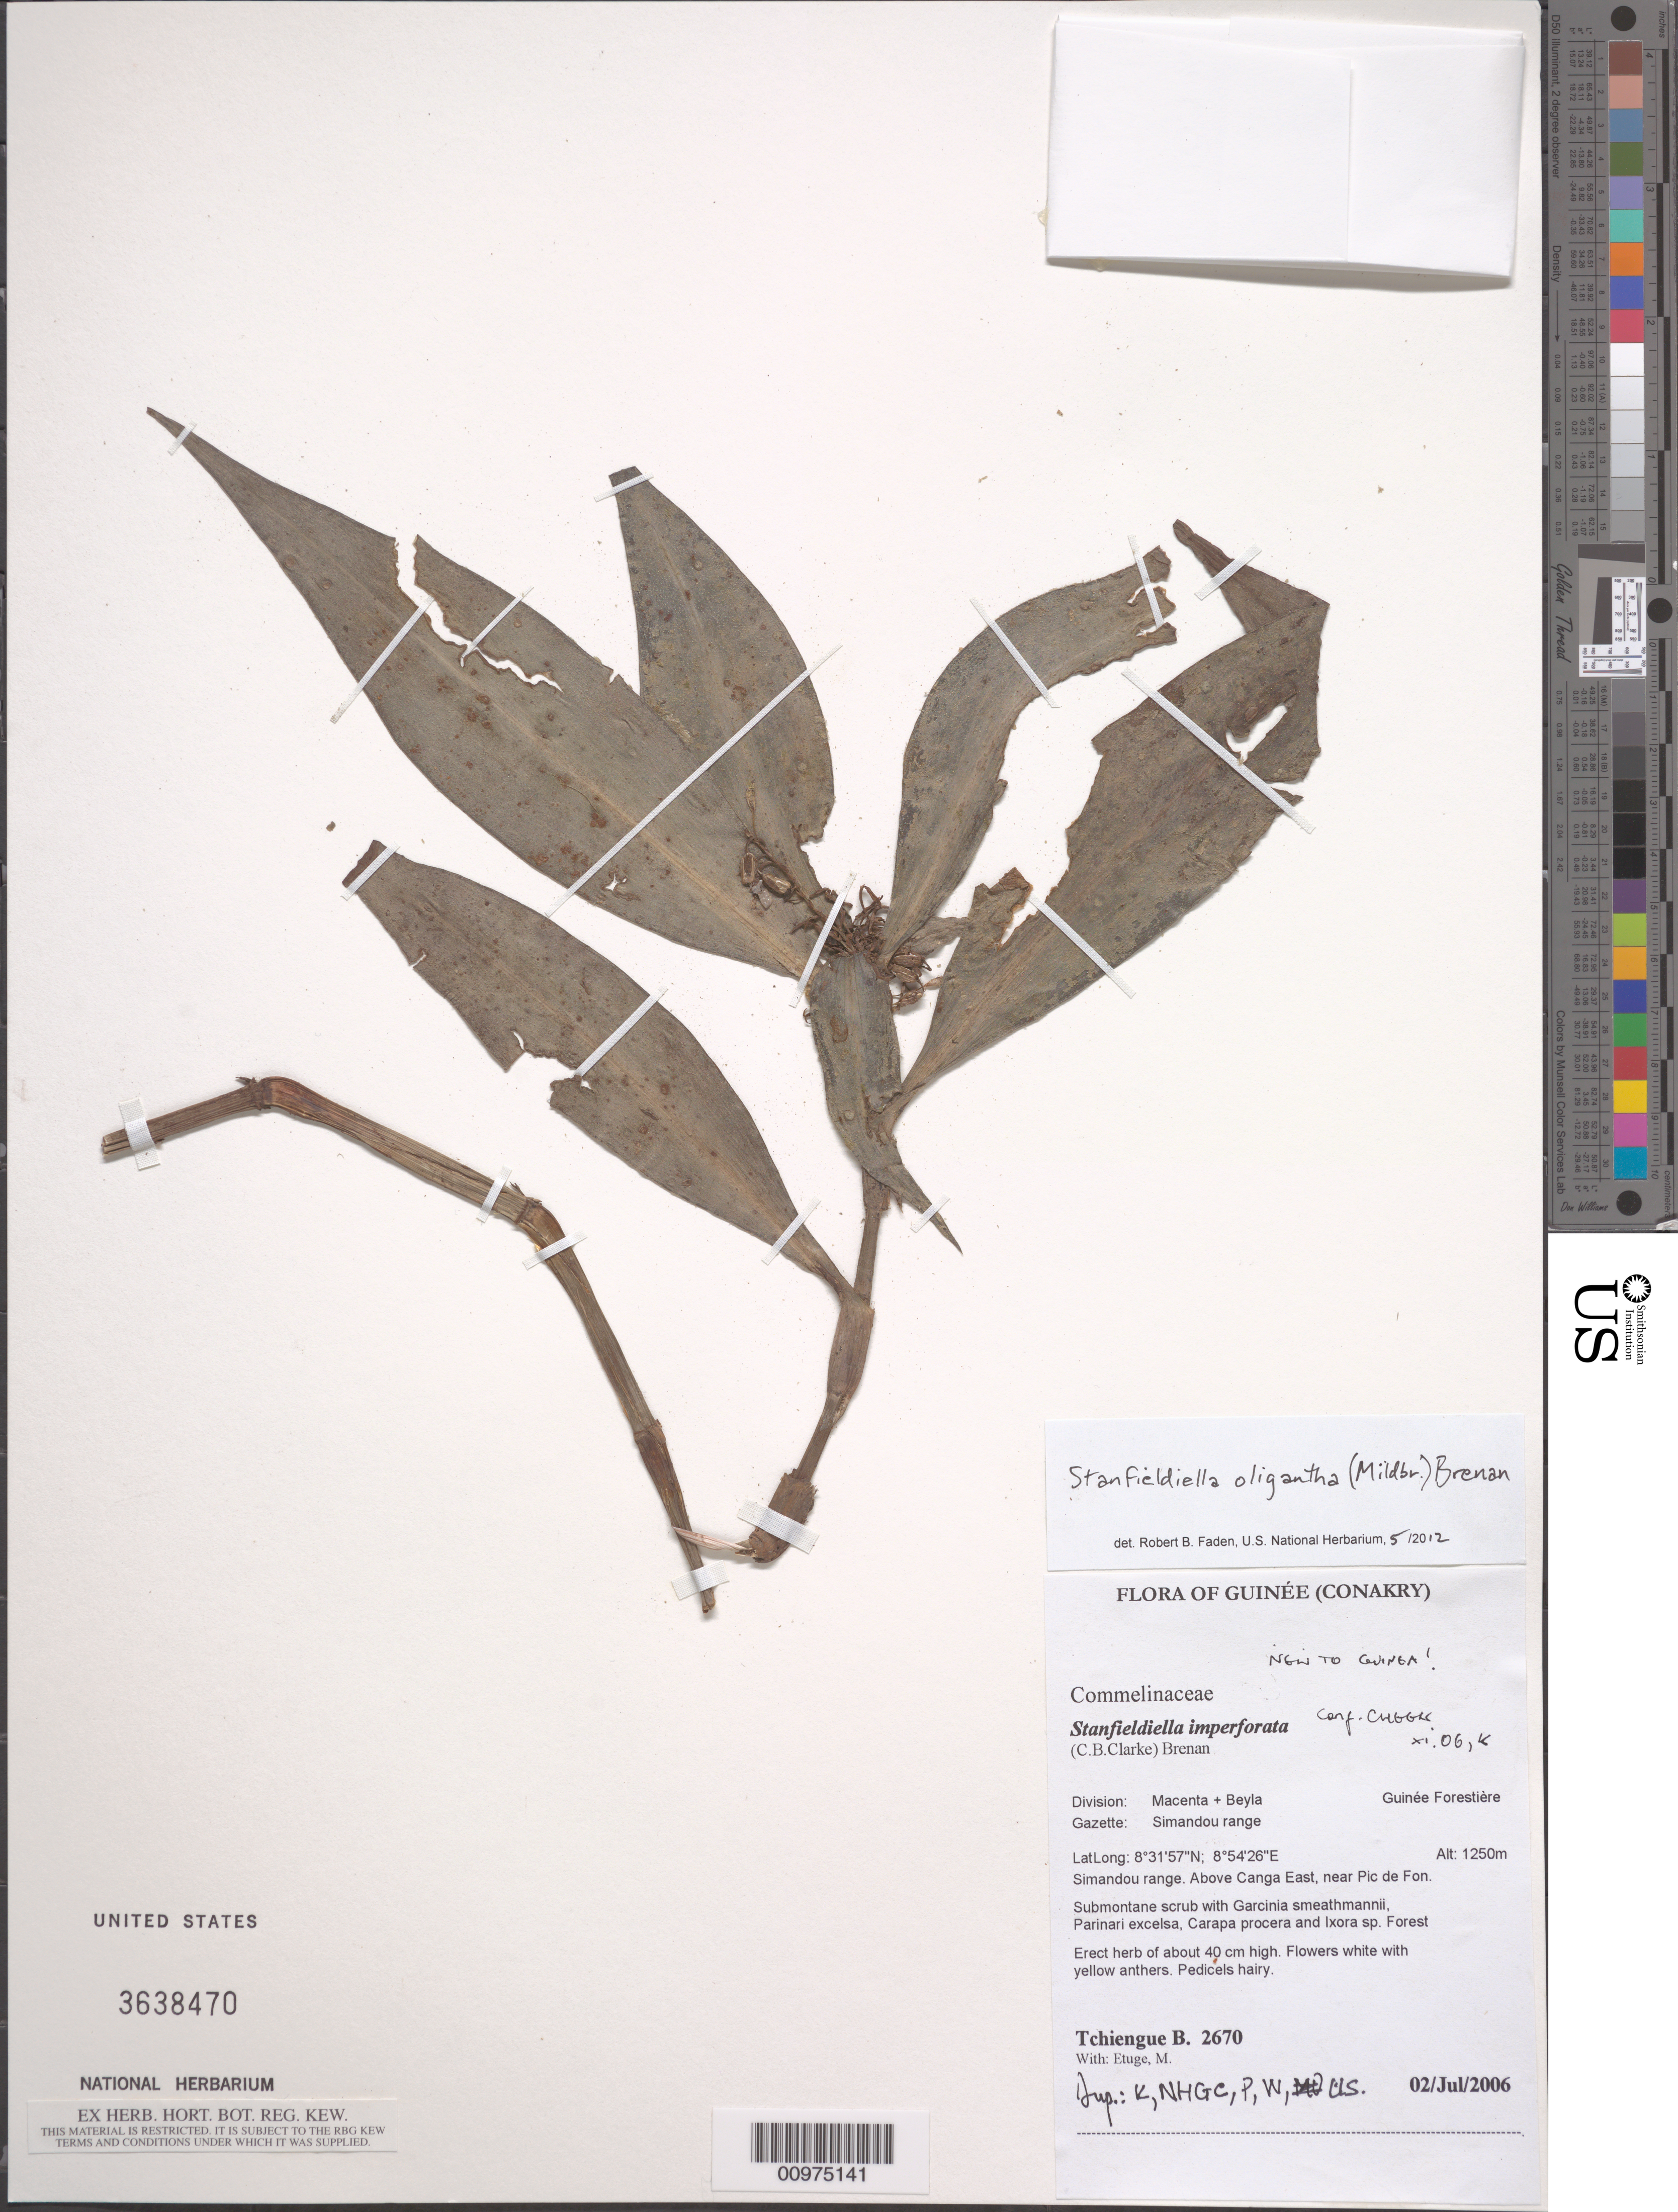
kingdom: Plantae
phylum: Tracheophyta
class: Liliopsida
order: Commelinales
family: Commelinaceae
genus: Stanfieldiella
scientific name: Stanfieldiella oligantha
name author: (Mildbr.) Brenan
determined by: Faden, Robert B., (US), Smithsonian Institution - National Museum of Natural History (UNITED STATES)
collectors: B. Tchiengue & M. Etuge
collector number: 2670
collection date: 2006-07-02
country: Guinea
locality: Guinée Forestière. Macenta + Beyla. Simandou range. Above Canga East, near Pic de Fon.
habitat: Submontane scrub with Garcinia smeathmannii, Parinarie excelsa, Carapa procera and Ixora sp. Forest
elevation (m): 1250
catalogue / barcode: US 3638470